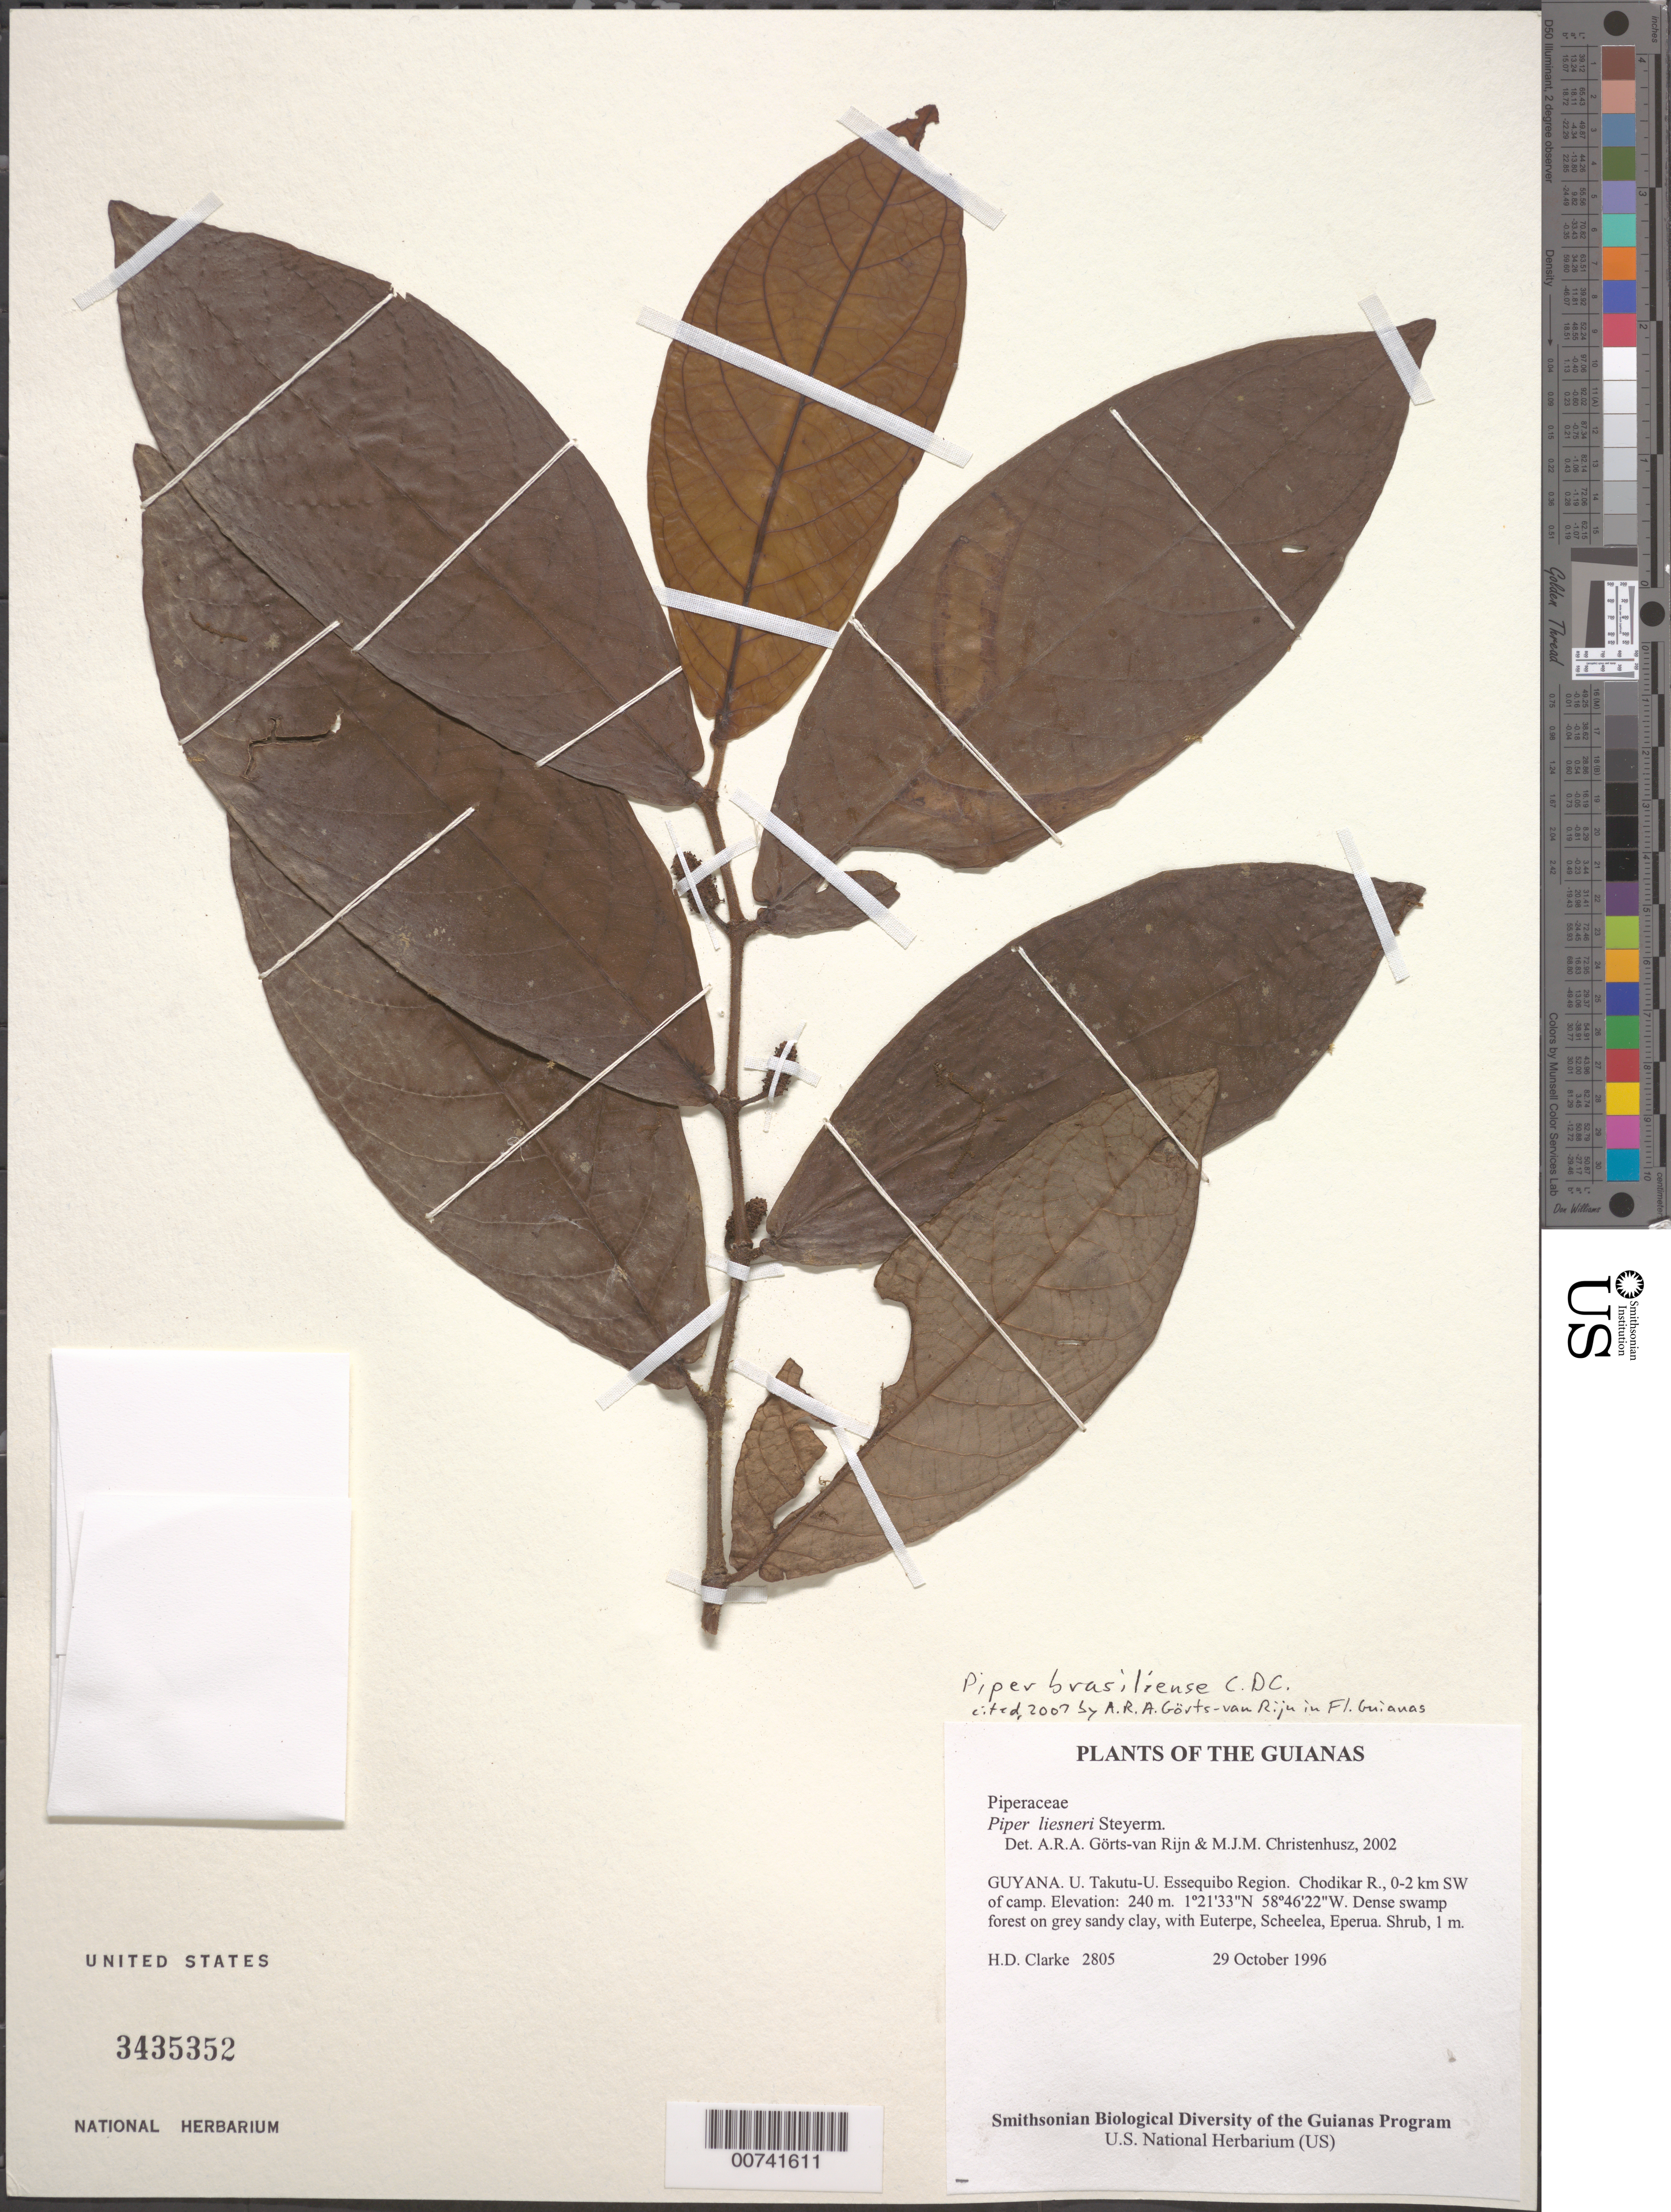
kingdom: Plantae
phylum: Tracheophyta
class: Magnoliopsida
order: Piperales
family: Piperaceae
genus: Piper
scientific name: Piper liesneri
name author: Steyerm.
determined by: Görts-van Rijn, A. R.; Christenhusz, M. J.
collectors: H. D. Clarke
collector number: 2805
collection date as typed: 29 October 1996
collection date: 1996-10-29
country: Guyana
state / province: U. Takutu-U. Essequibo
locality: Chodikar R., 0-2 km SW of camp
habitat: Dense swamp forest on grey sandy clay, with Euterpe, Scheelea, Eperua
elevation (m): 240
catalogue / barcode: US 3435352